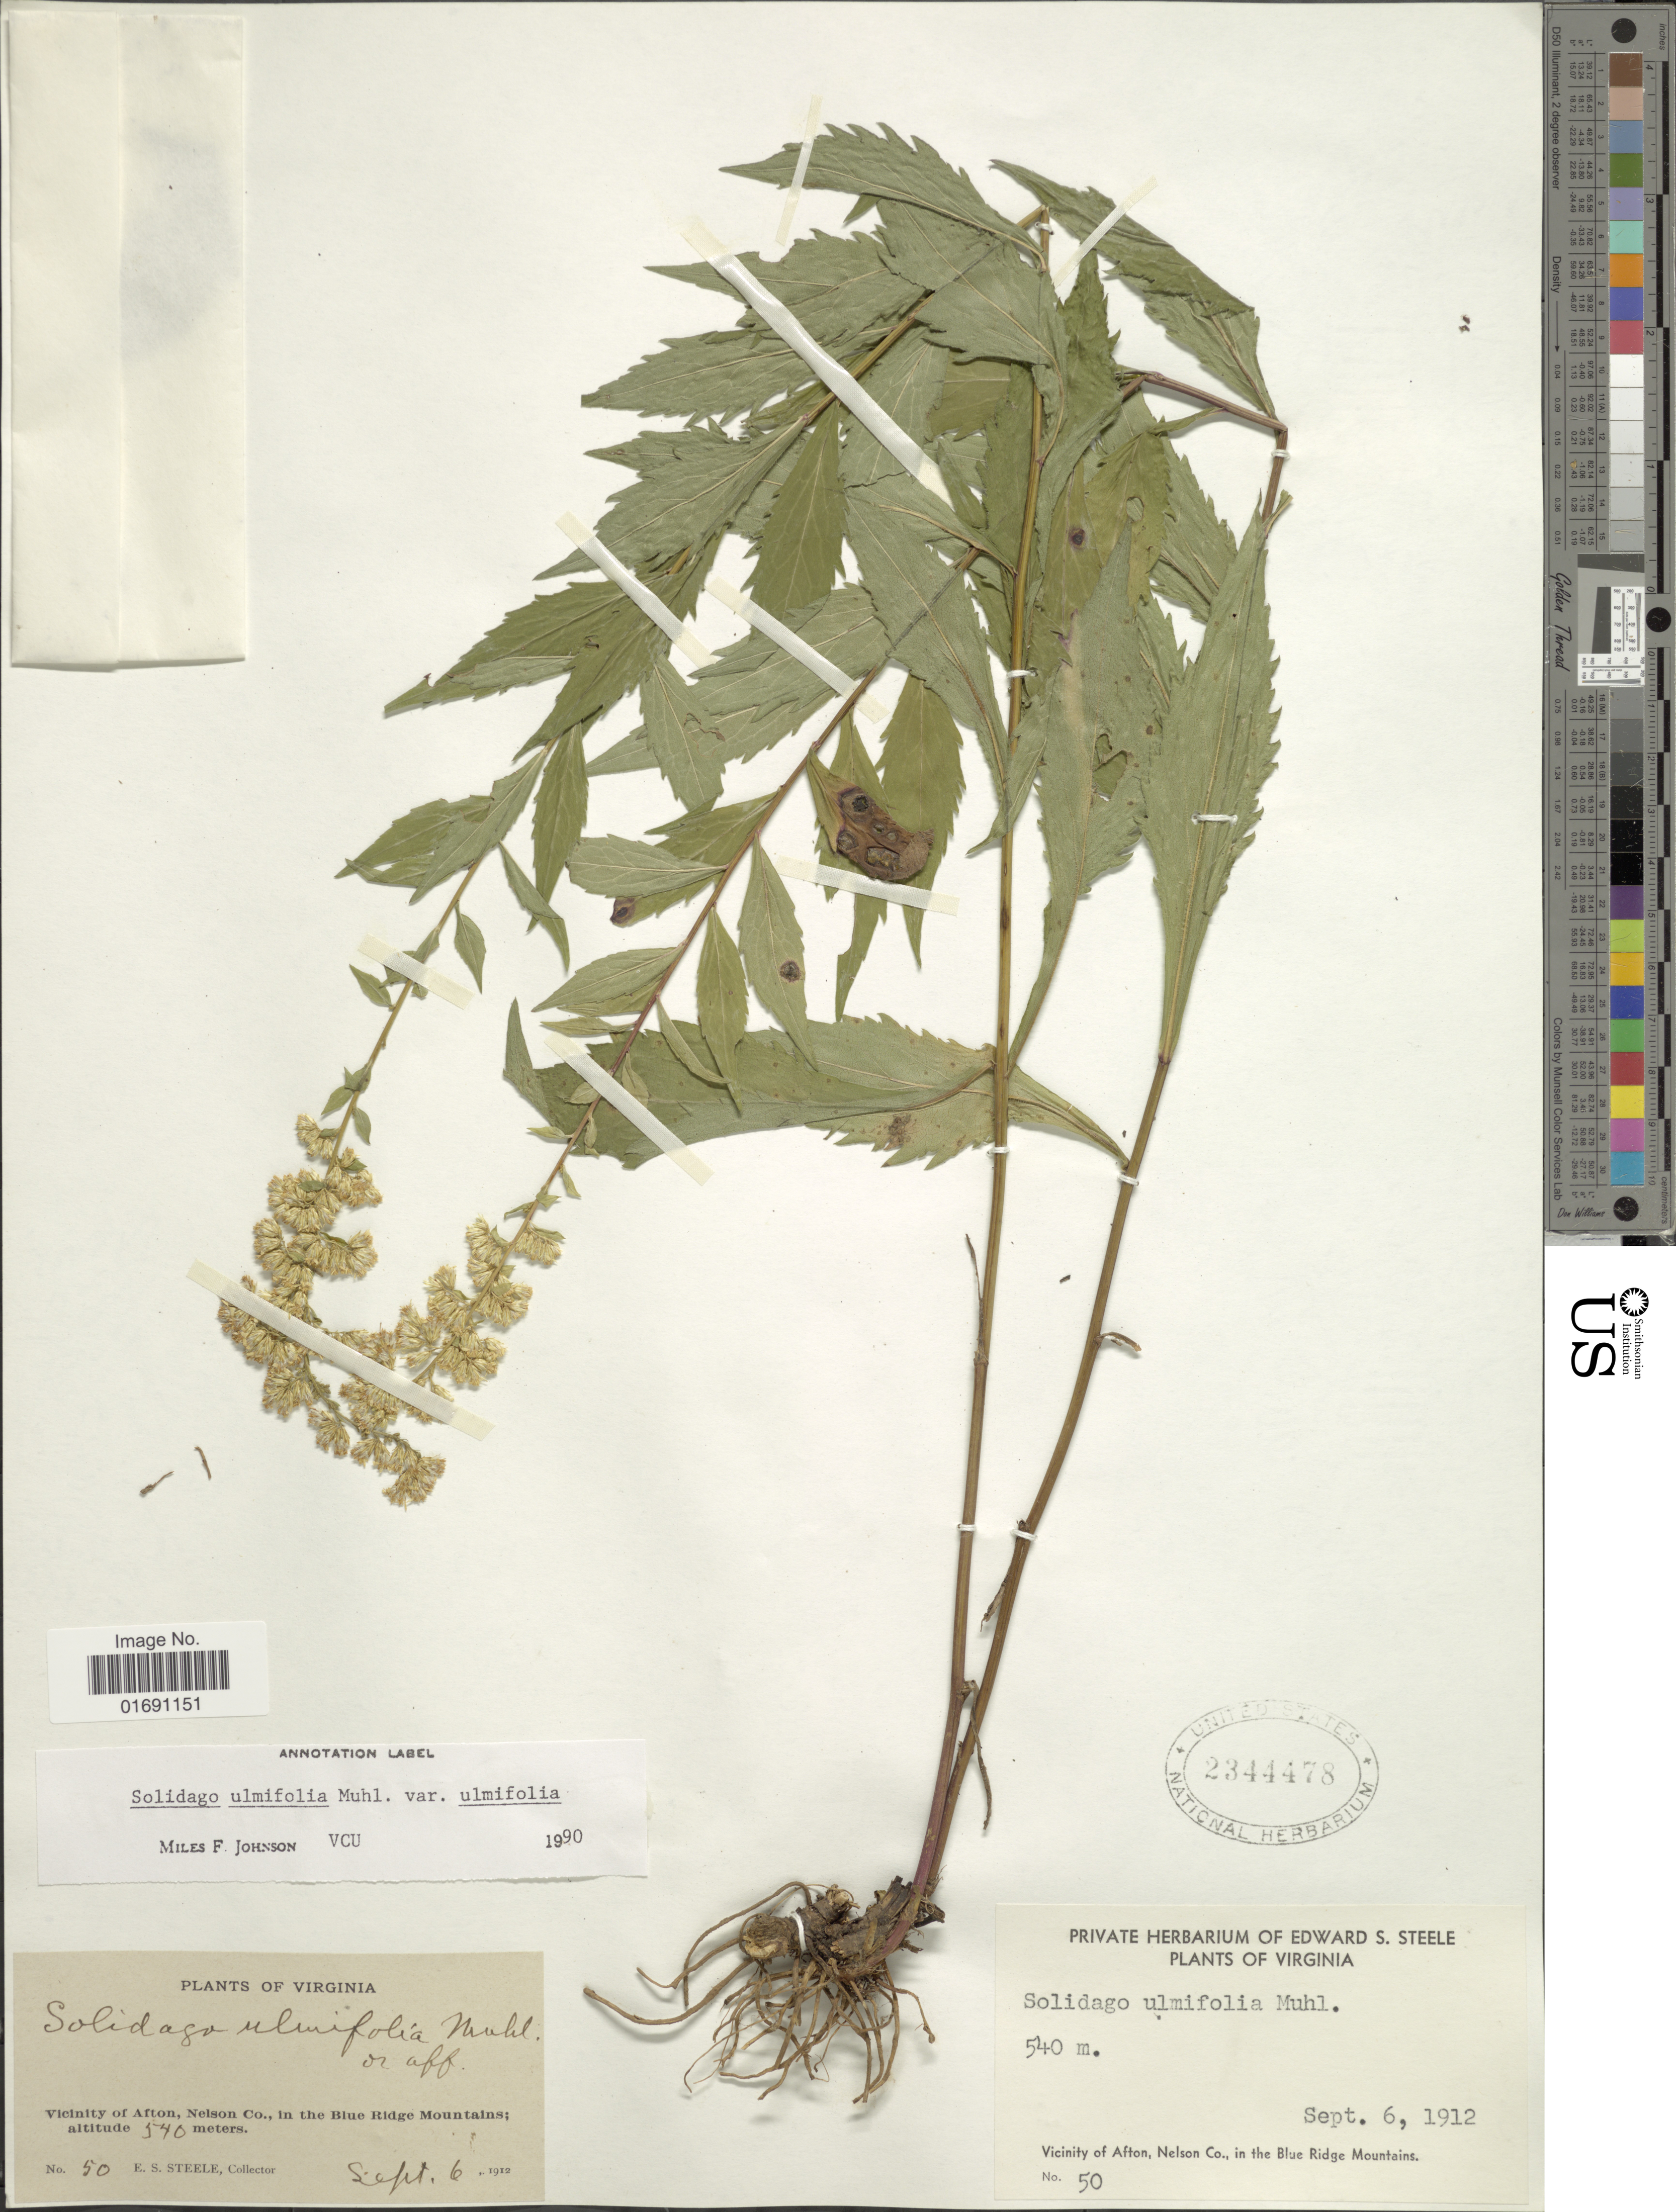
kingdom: Plantae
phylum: Tracheophyta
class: Magnoliopsida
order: Asterales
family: Asteraceae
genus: Solidago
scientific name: Solidago ulmifolia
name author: Muhl. ex Willd.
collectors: E. Steele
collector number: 50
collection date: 1912-09-06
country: United States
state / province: Virginia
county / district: Nelson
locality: Vicinity of Afton Nelson Co., in the Blue Ridge Mountains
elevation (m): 540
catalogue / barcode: US 2344478